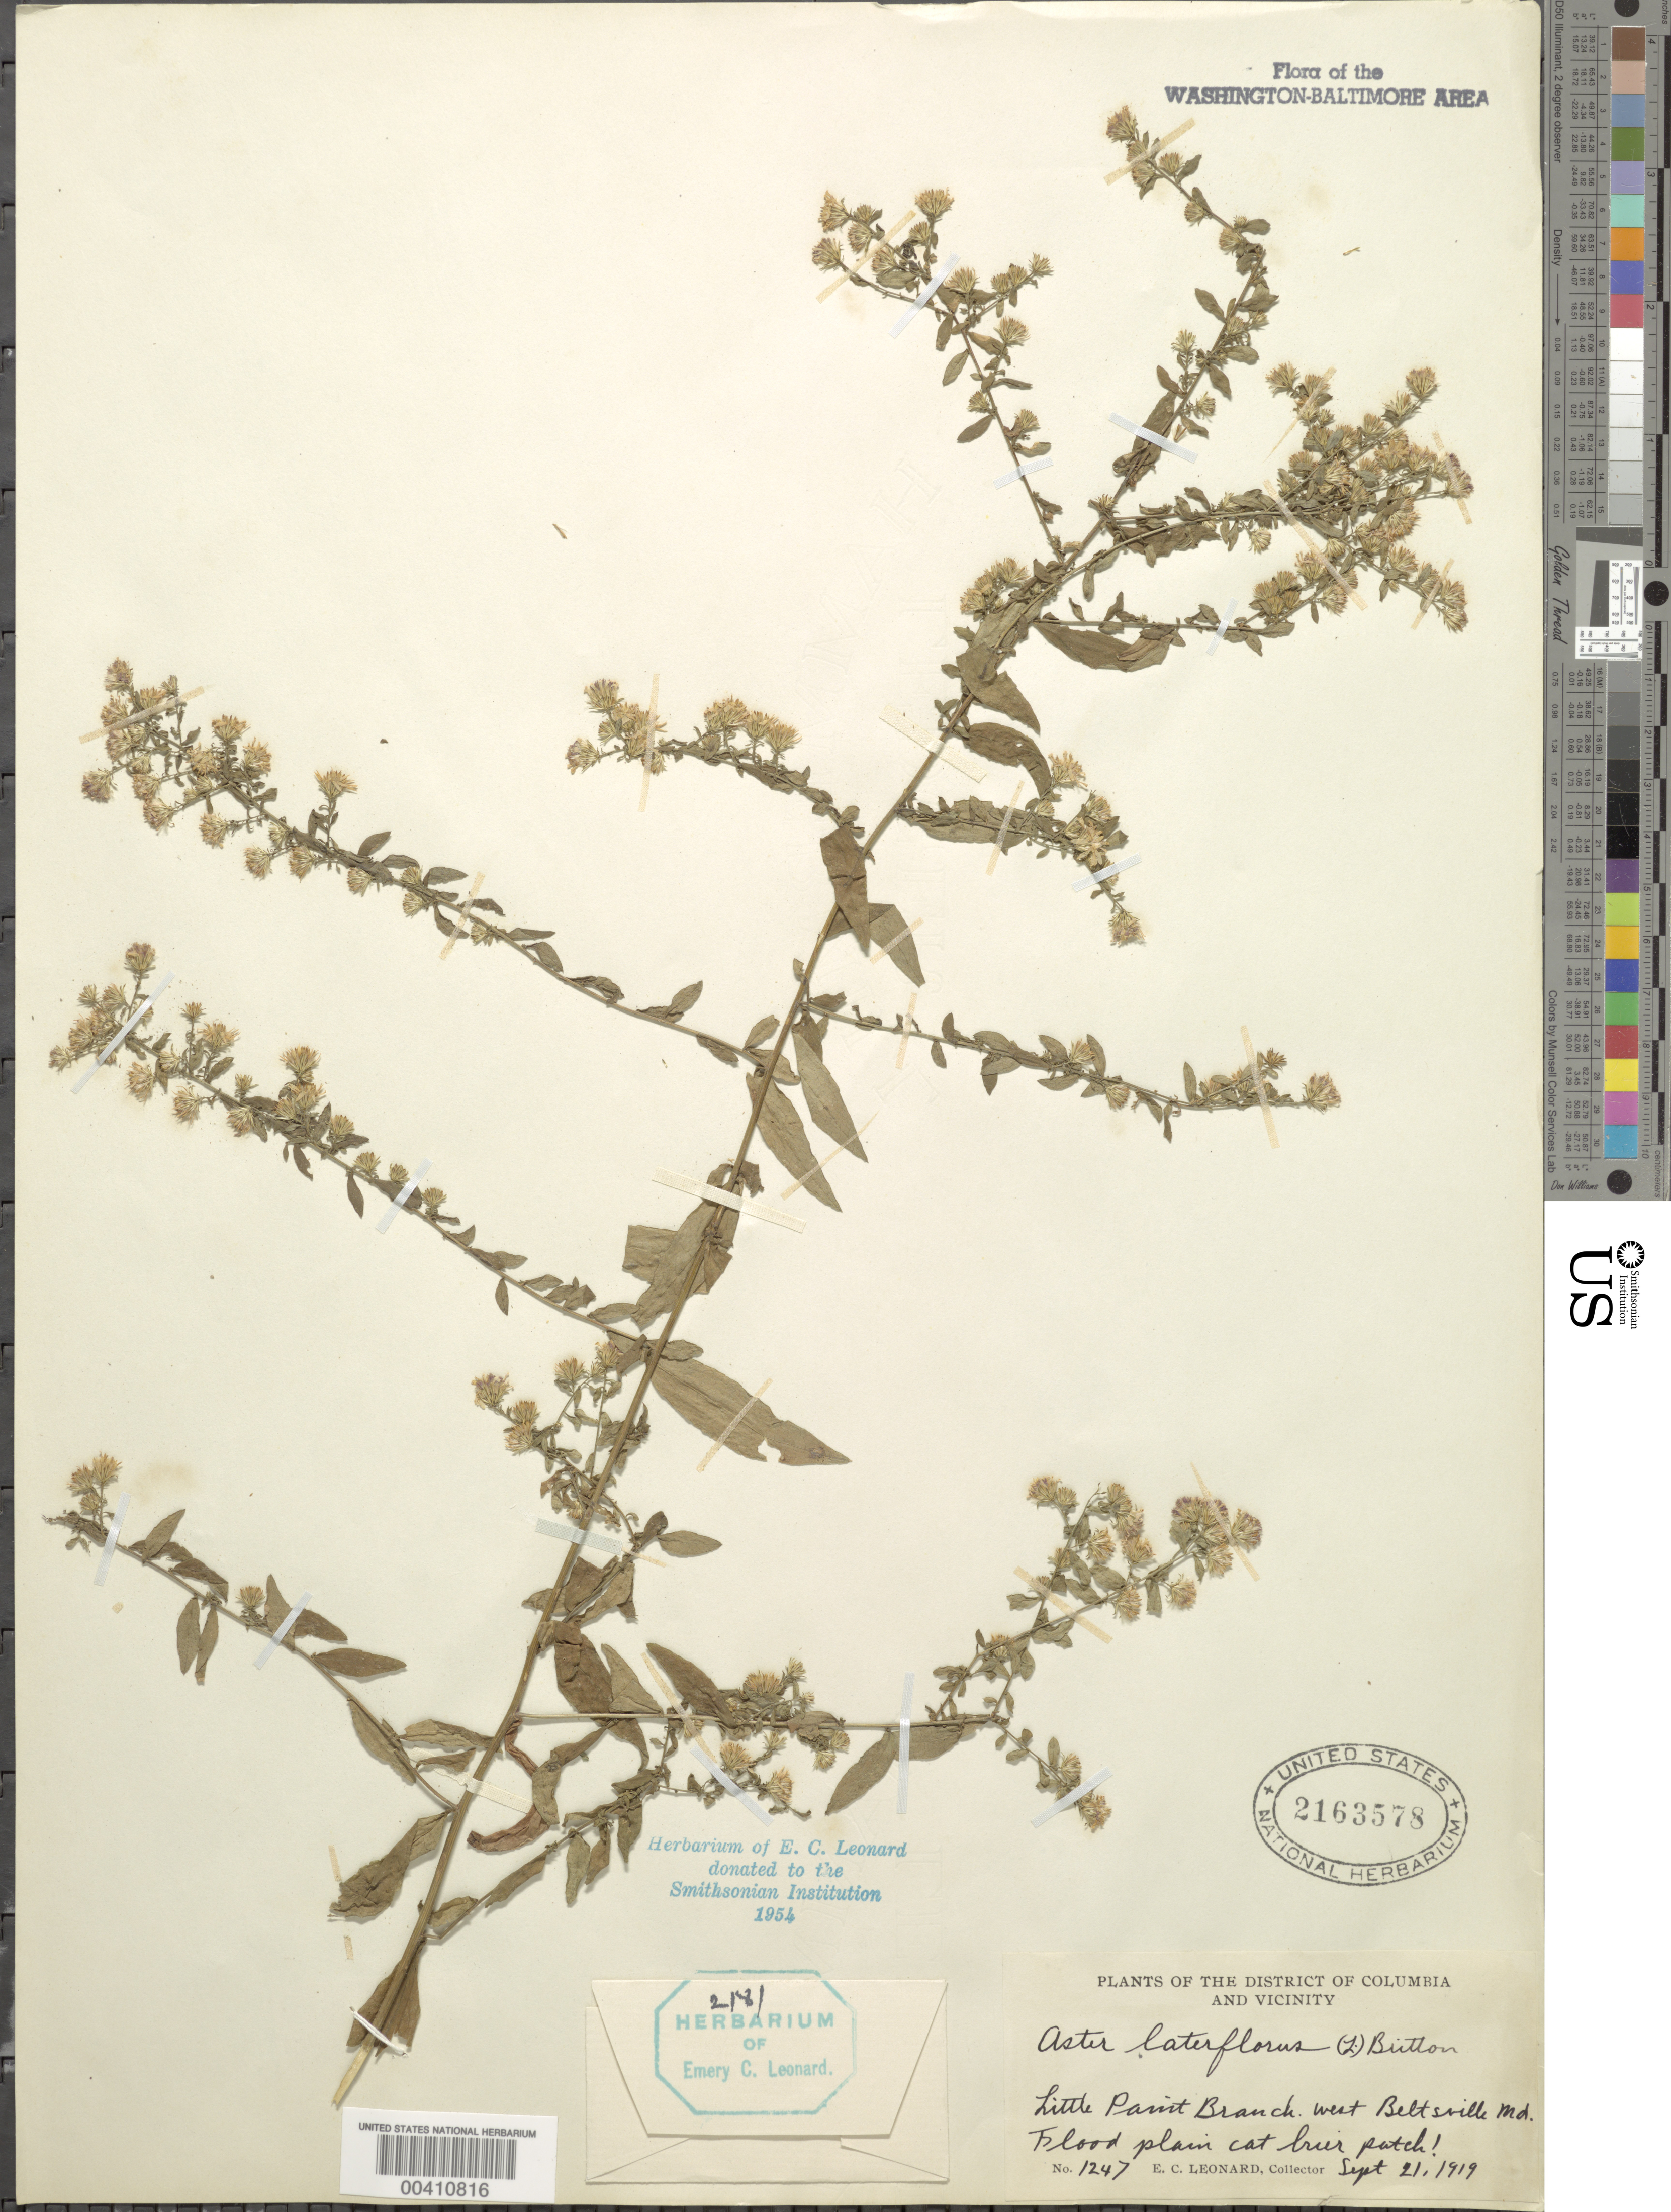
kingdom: Plantae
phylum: Tracheophyta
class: Magnoliopsida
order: Asterales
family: Asteraceae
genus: Symphyotrichum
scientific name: Symphyotrichum lateriflorum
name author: (L.) Á. Löve & D. Löve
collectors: E. C. Leonard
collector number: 1247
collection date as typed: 21 Sep 1919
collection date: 1919-09-21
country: United States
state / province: Maryland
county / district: Prince George's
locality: Little Paint Branch W of Beltsville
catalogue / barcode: US 2163578